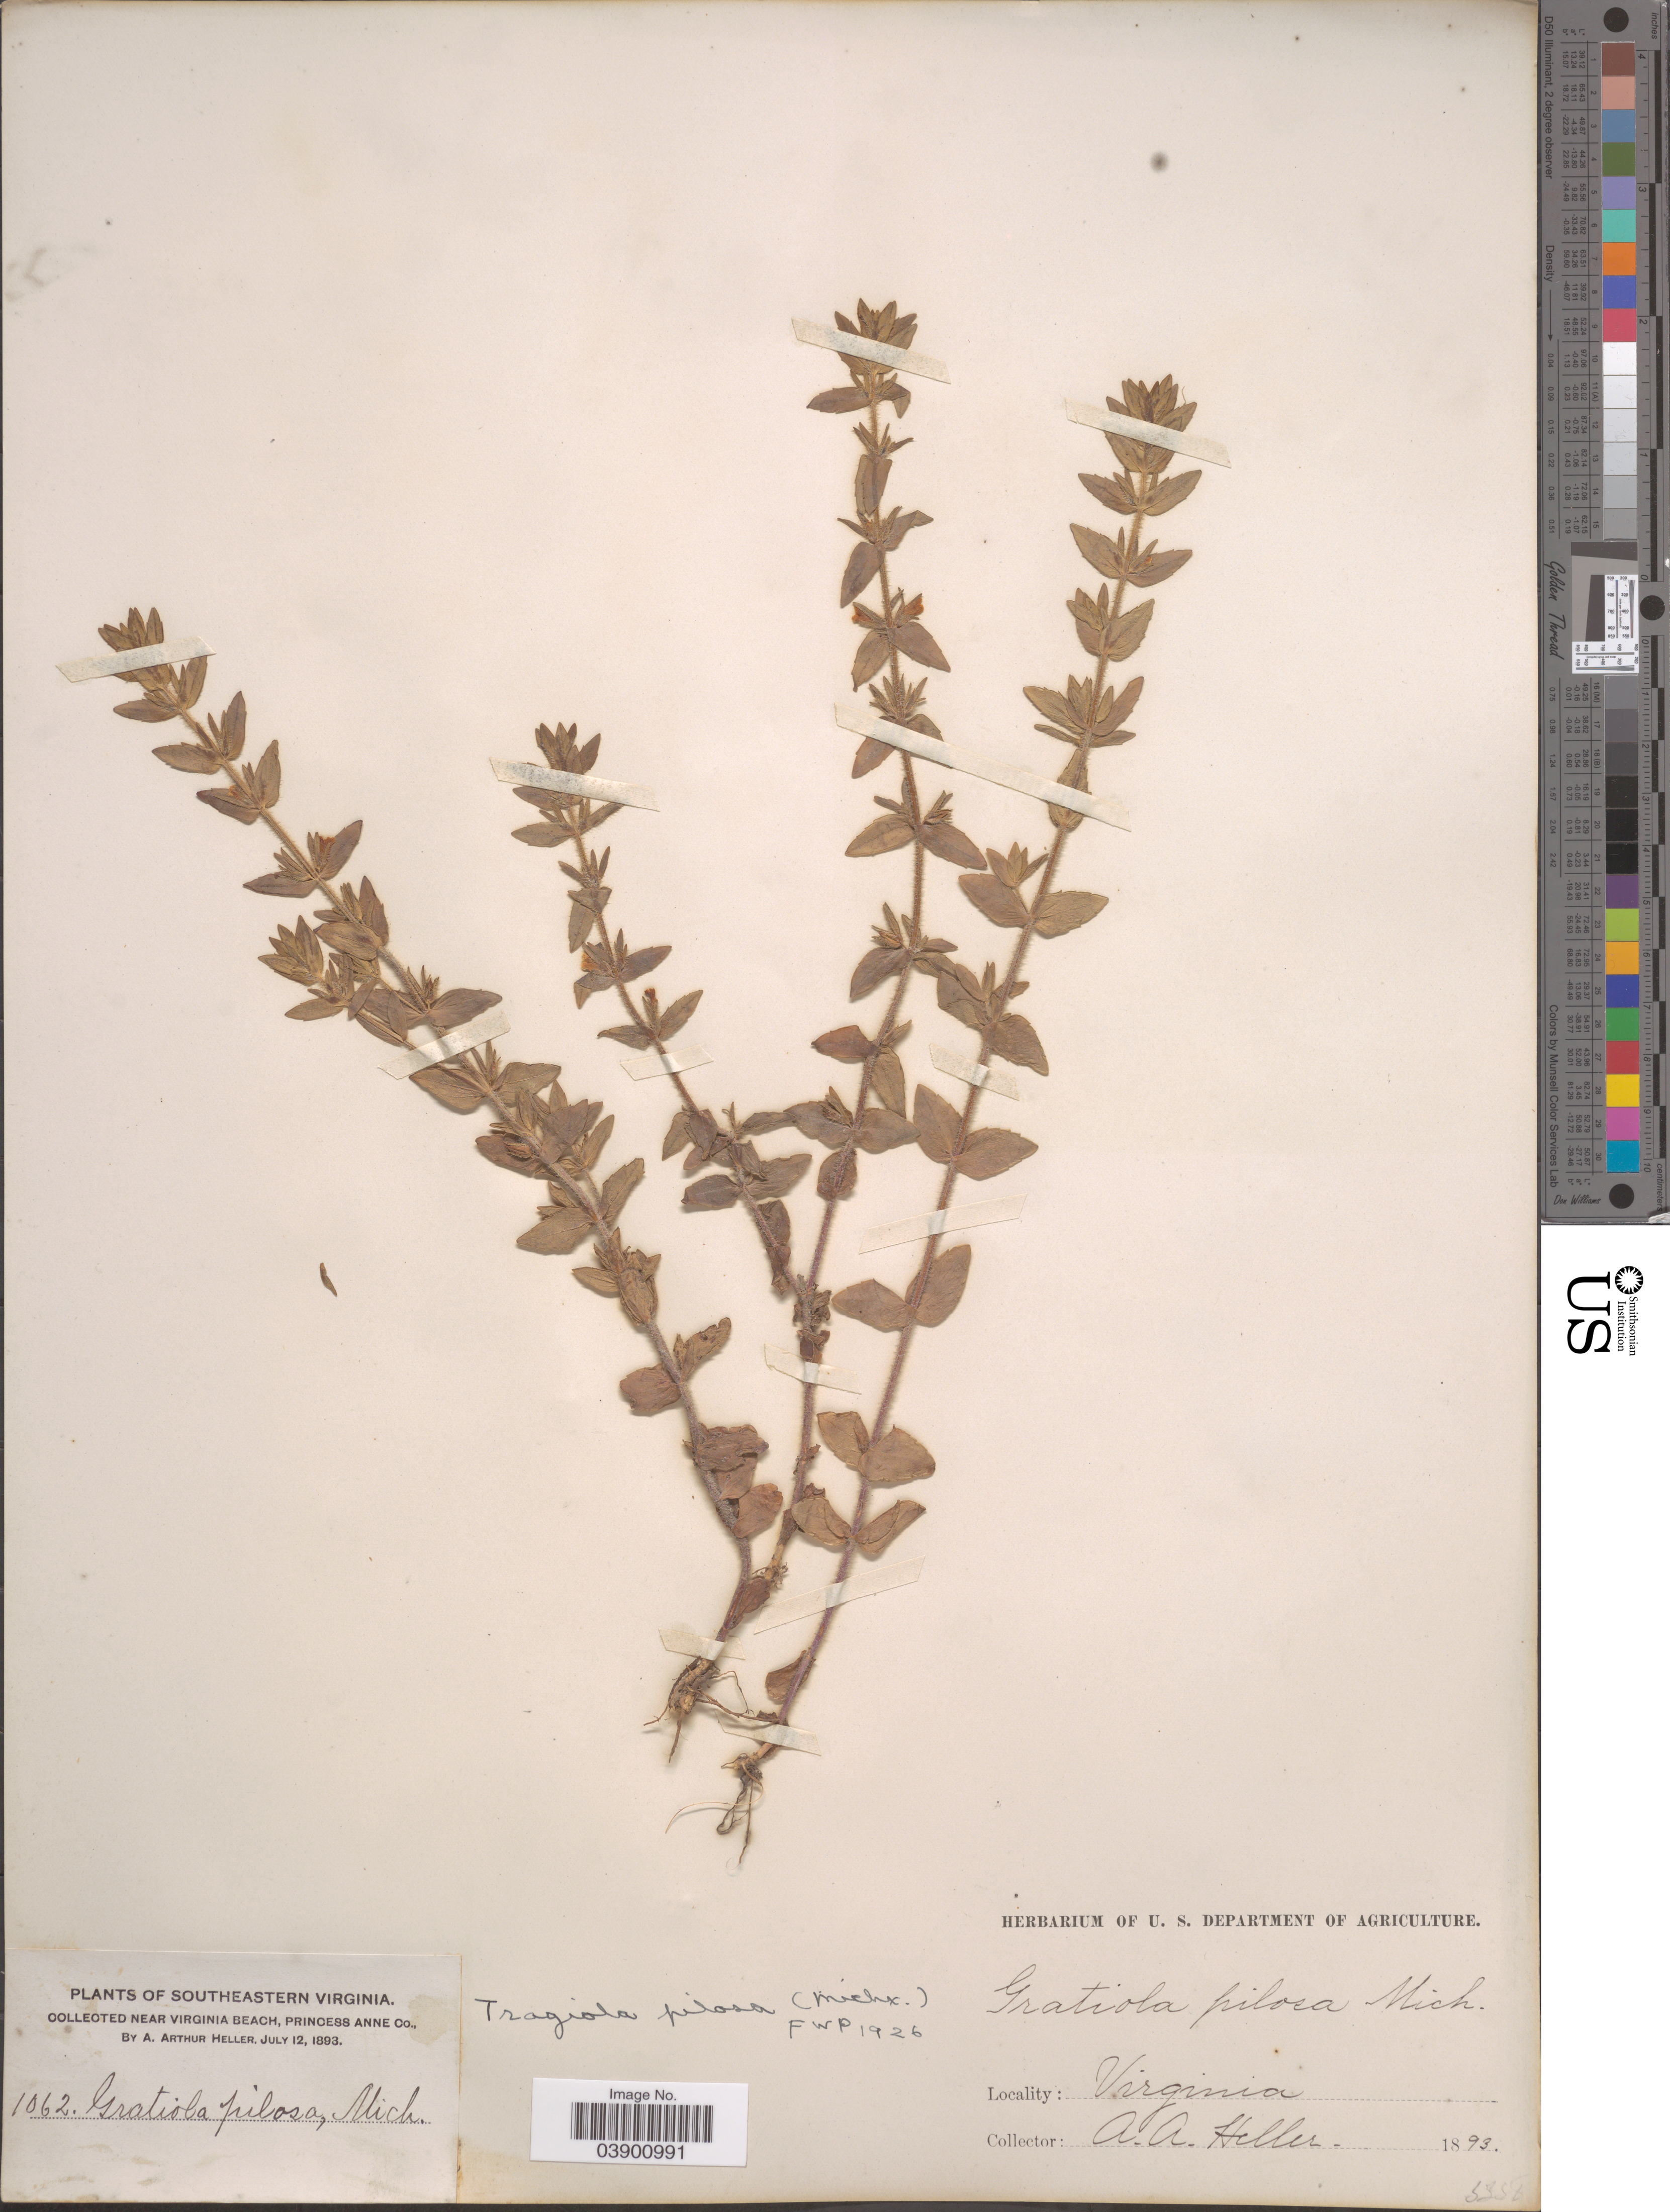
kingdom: Plantae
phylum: Tracheophyta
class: Magnoliopsida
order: Lamiales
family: Plantaginaceae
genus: Gratiola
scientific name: Gratiola pilosa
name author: Michx.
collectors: A. A. Heller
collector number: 1062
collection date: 1893-07-12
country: United States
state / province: Virginia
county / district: City of Virginia Beach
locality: Southeastern Virginia. Near Virginia Beach, Princess Anne (=historic county name) Co.